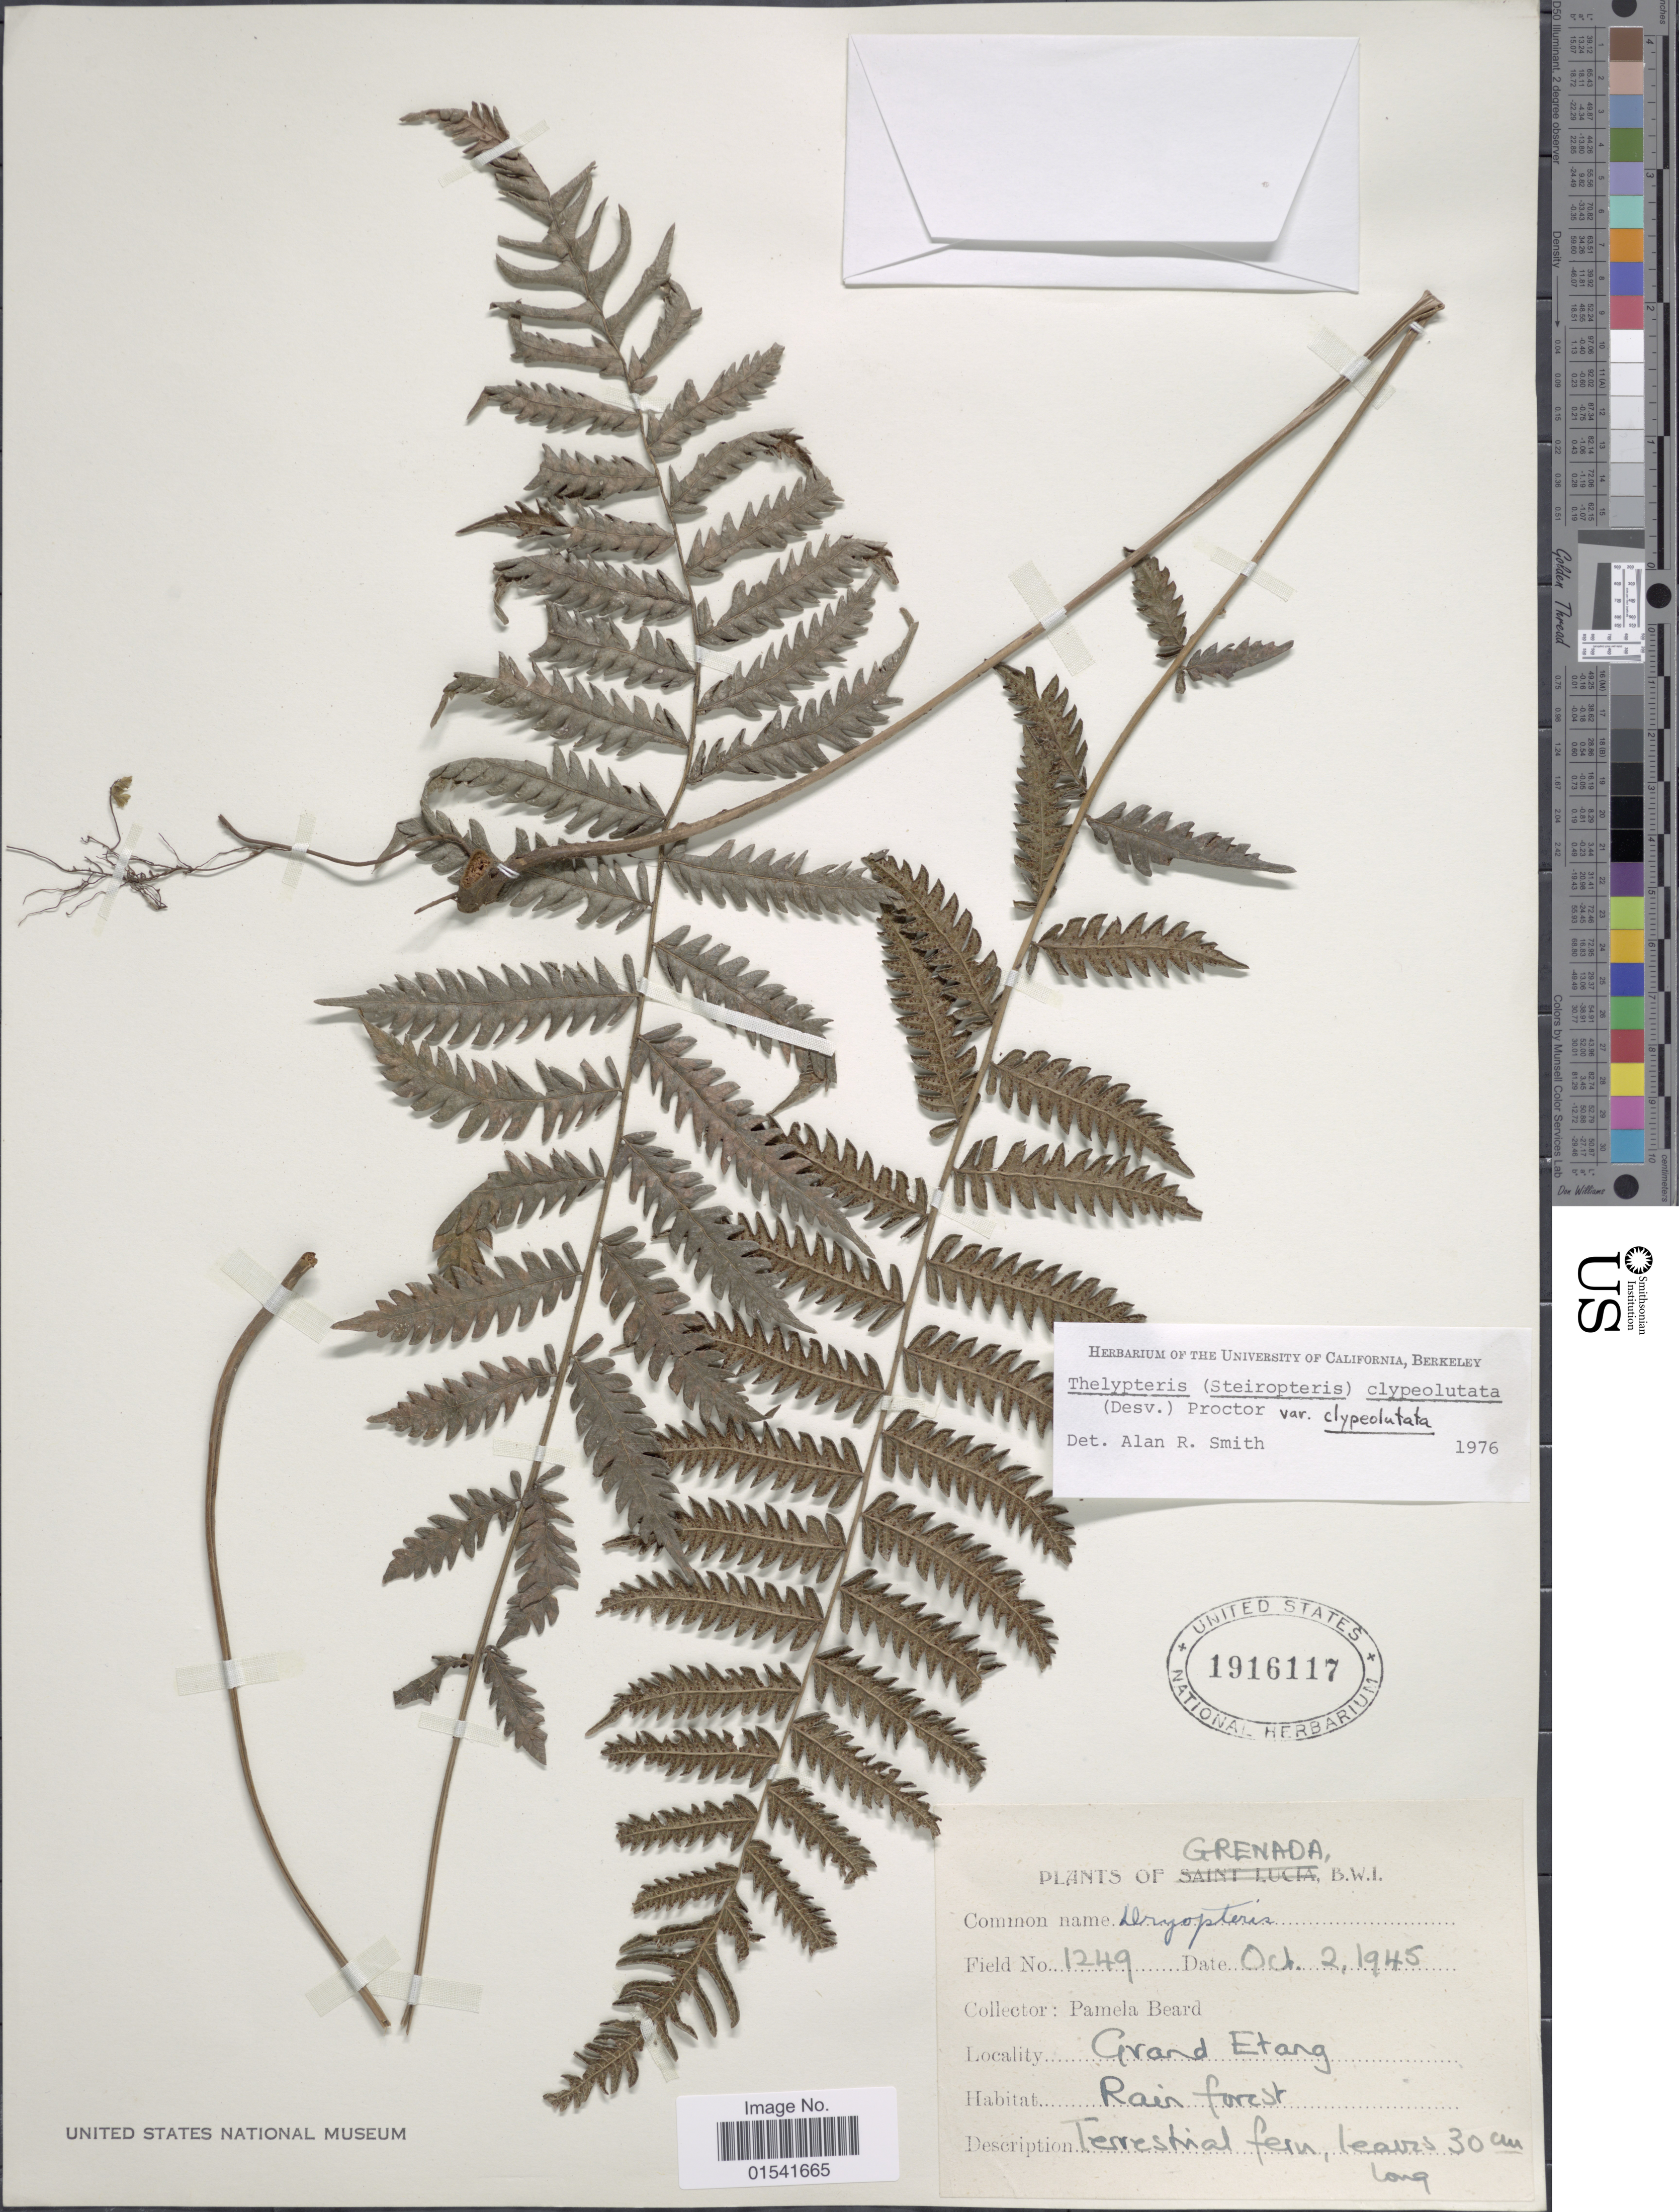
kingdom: Plantae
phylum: Tracheophyta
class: Polypodiopsida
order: Polypodiales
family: Thelypteridaceae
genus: Steiropteris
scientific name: Steiropteris clypeolutata var. clypeolutata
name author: (Desv.) Pic. Serm.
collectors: P. Beard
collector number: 1249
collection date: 1945-10-02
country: Grenada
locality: B.W.I., Grand Etang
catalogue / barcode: US 1916117